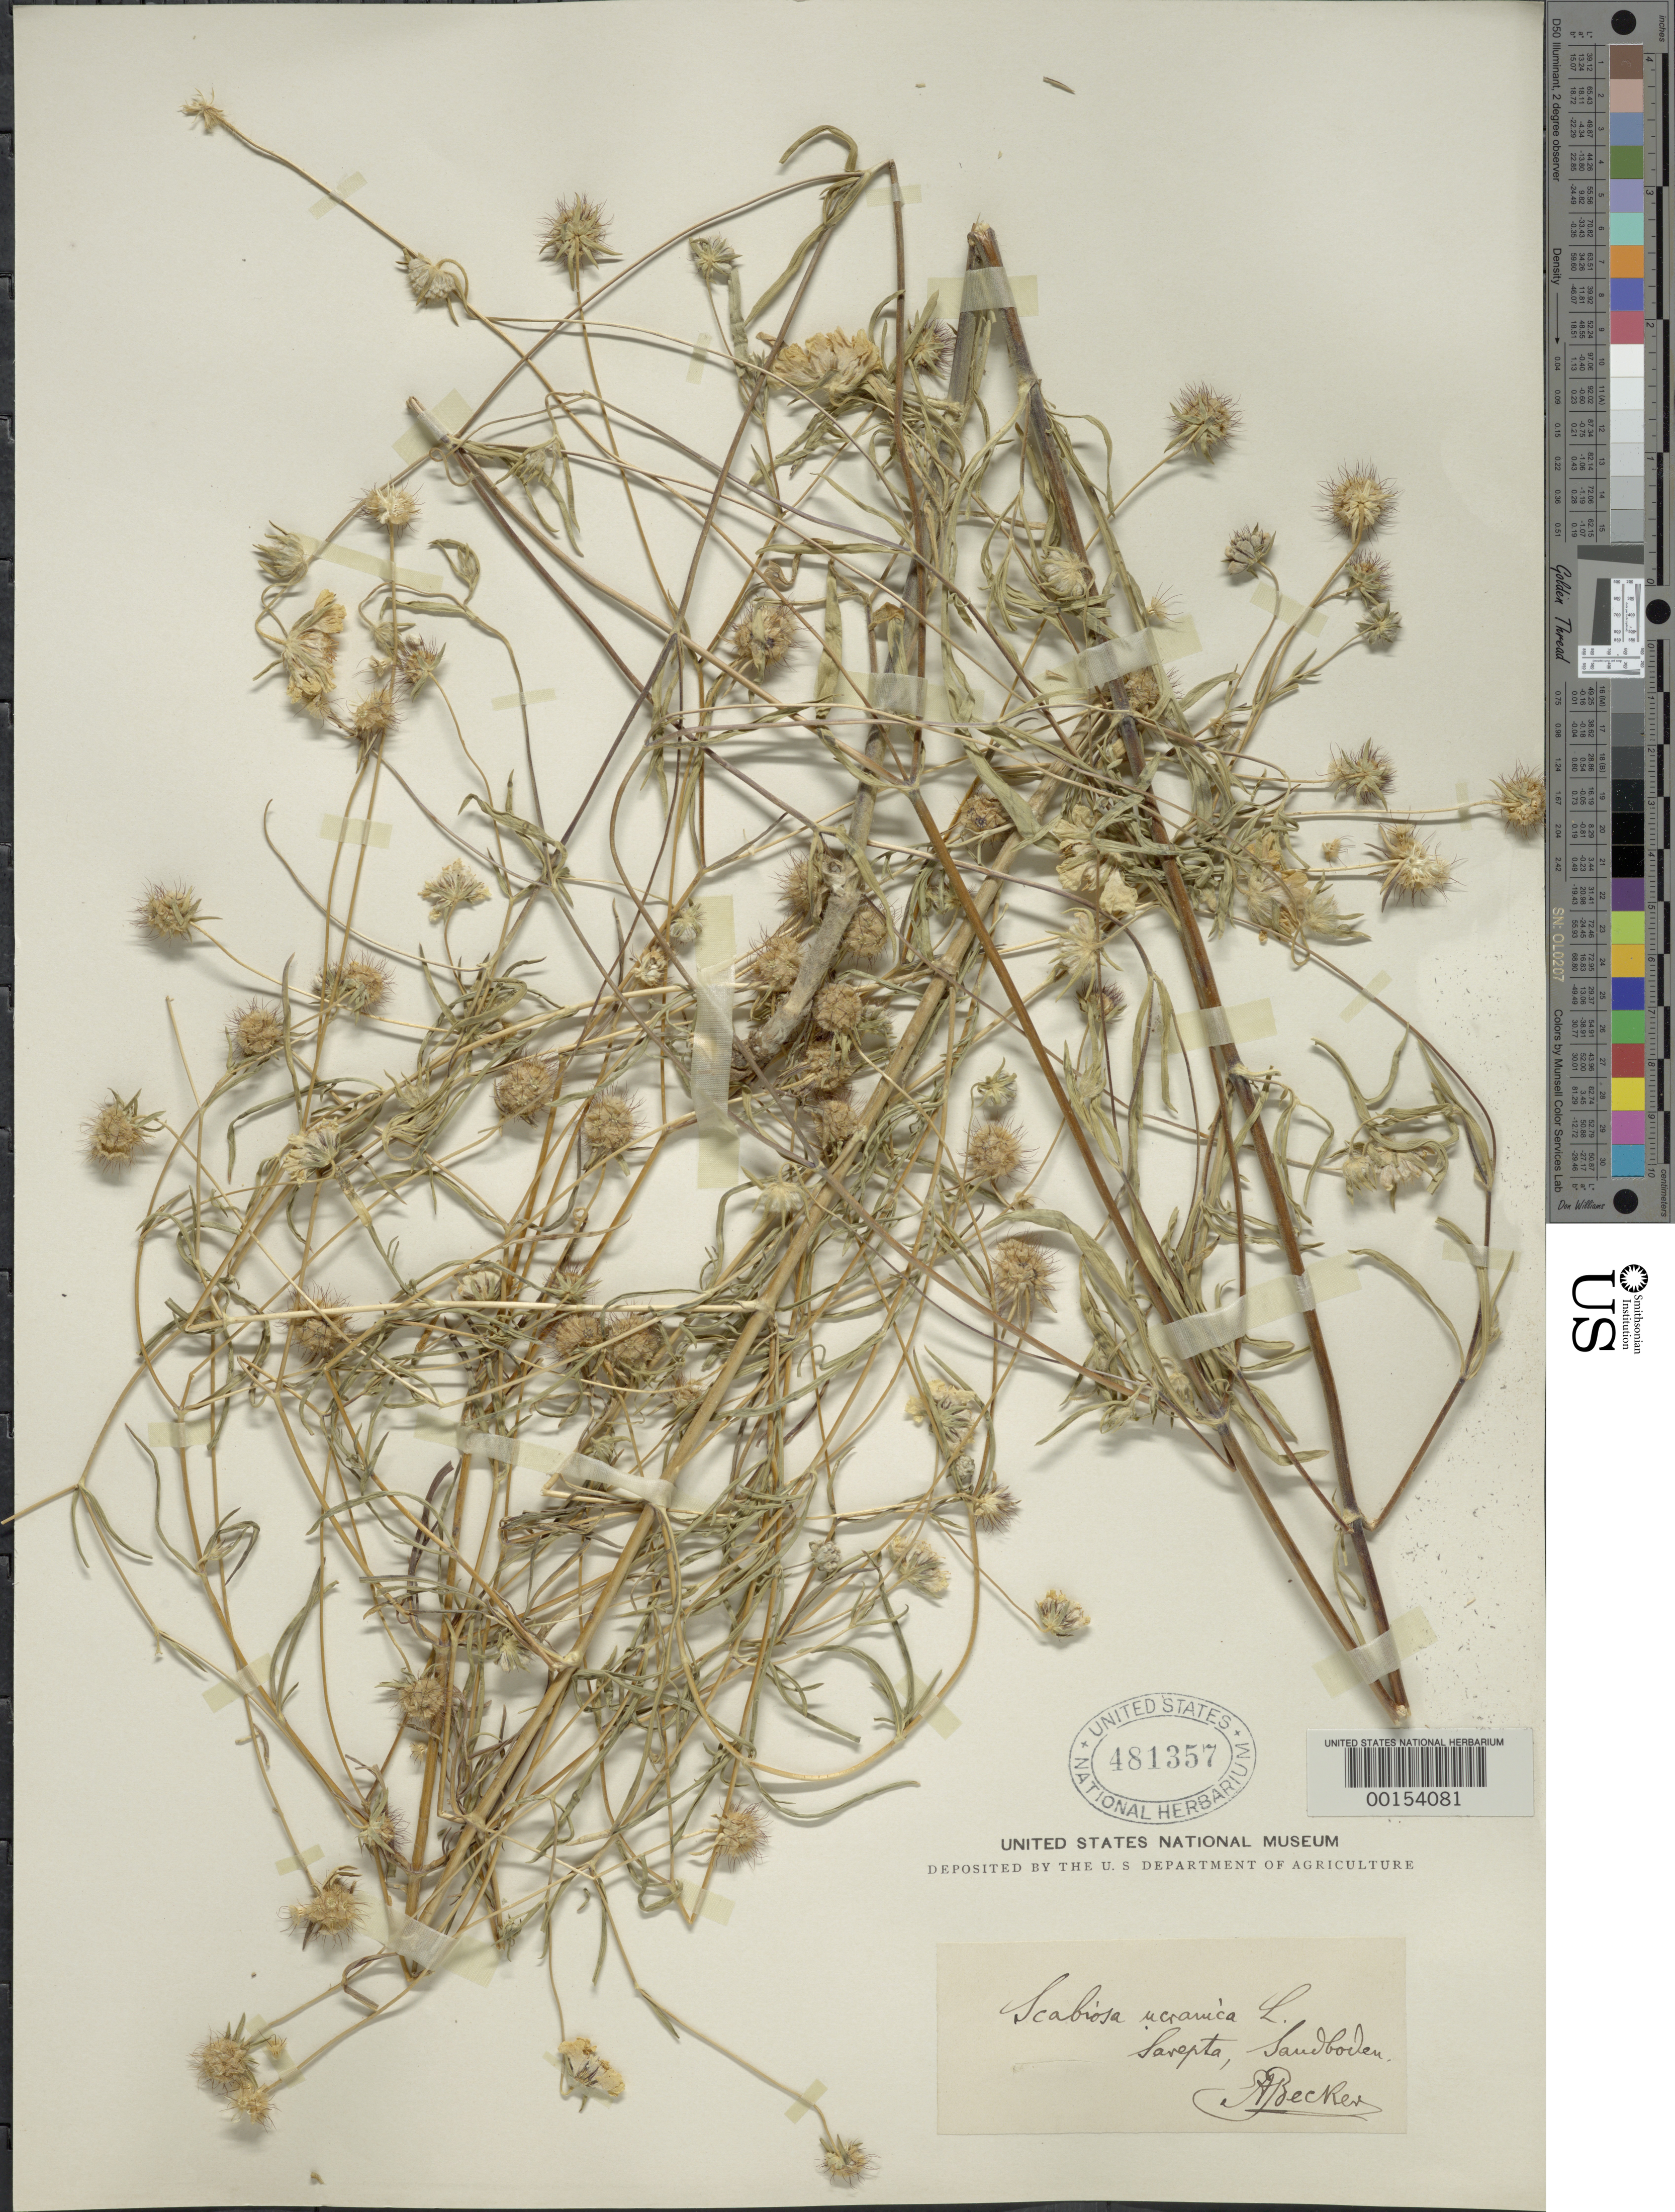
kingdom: Plantae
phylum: Tracheophyta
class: Magnoliopsida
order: Dipsacales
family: Caprifoliaceae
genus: Scabiosa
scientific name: Scabiosa ucranica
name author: L.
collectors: A. Becker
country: Russian Federation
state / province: Volgograd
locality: Sarepta.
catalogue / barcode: US 481357